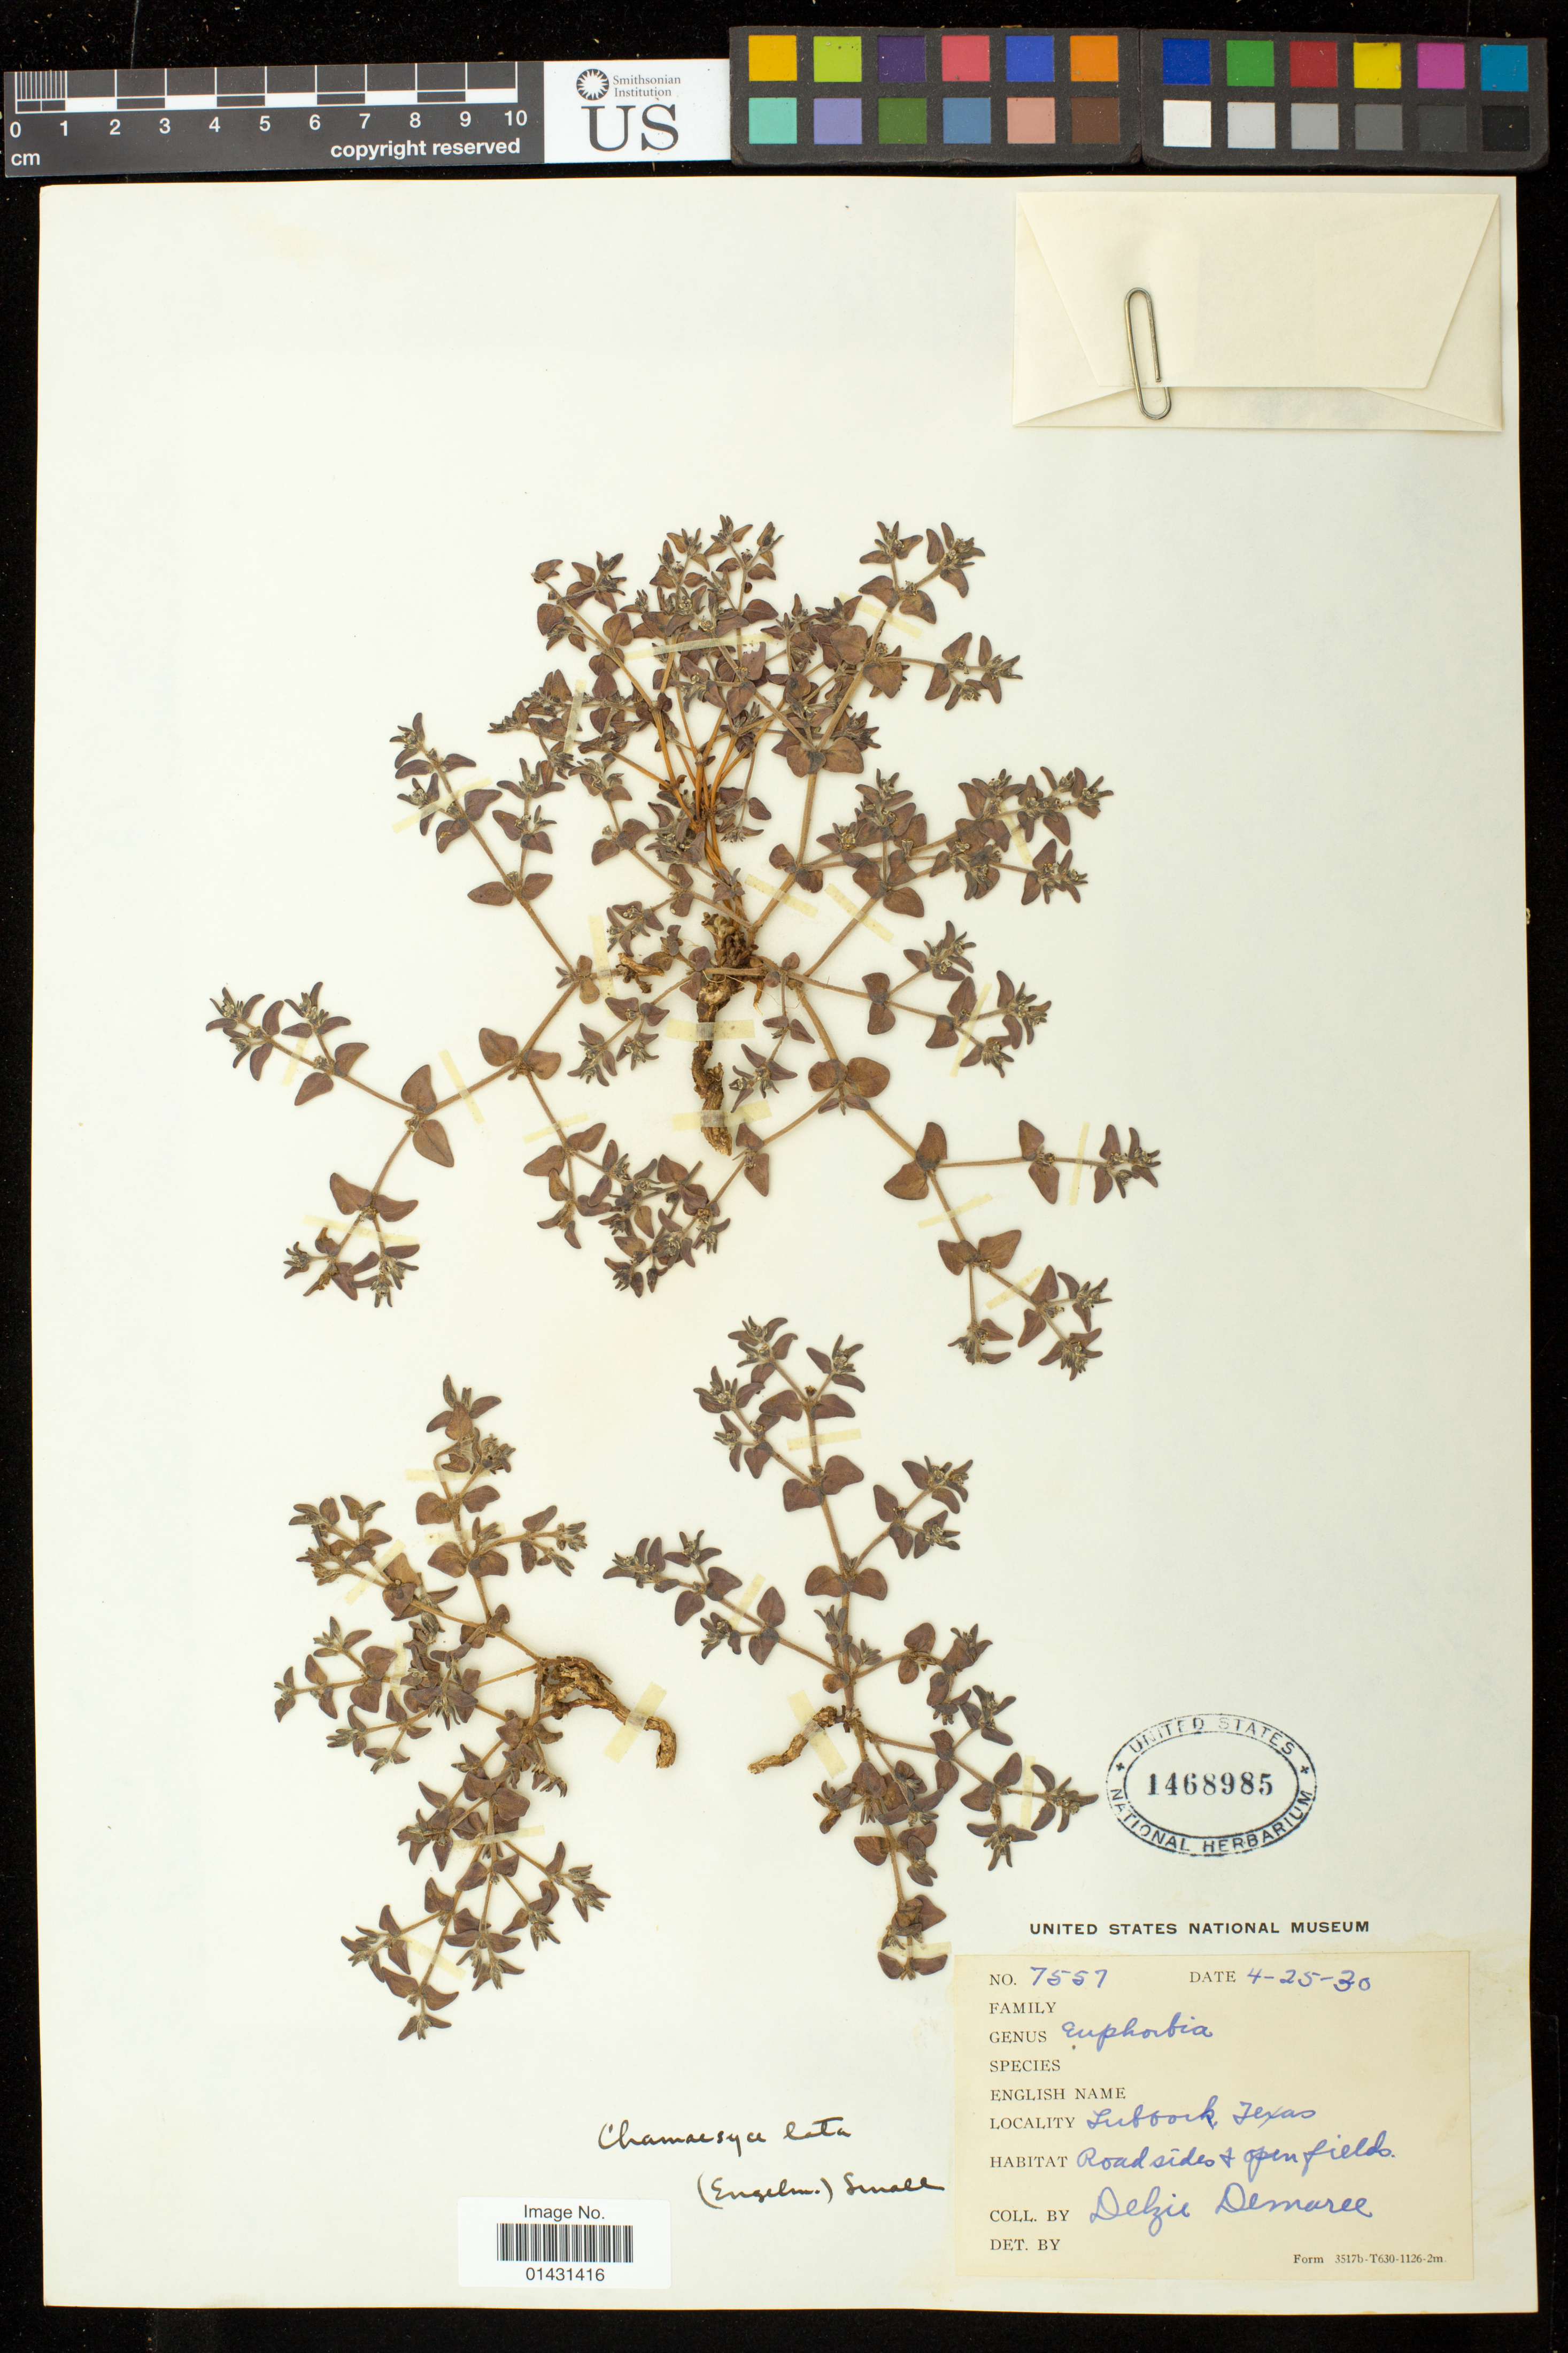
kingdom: Plantae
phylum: Tracheophyta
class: Magnoliopsida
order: Malpighiales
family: Euphorbiaceae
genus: Euphorbia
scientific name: Euphorbia laxa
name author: Drake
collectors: D. Demaree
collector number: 7557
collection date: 1930-04-25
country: United States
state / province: Texas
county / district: Lubbock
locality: Lubbock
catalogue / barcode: US 1468985